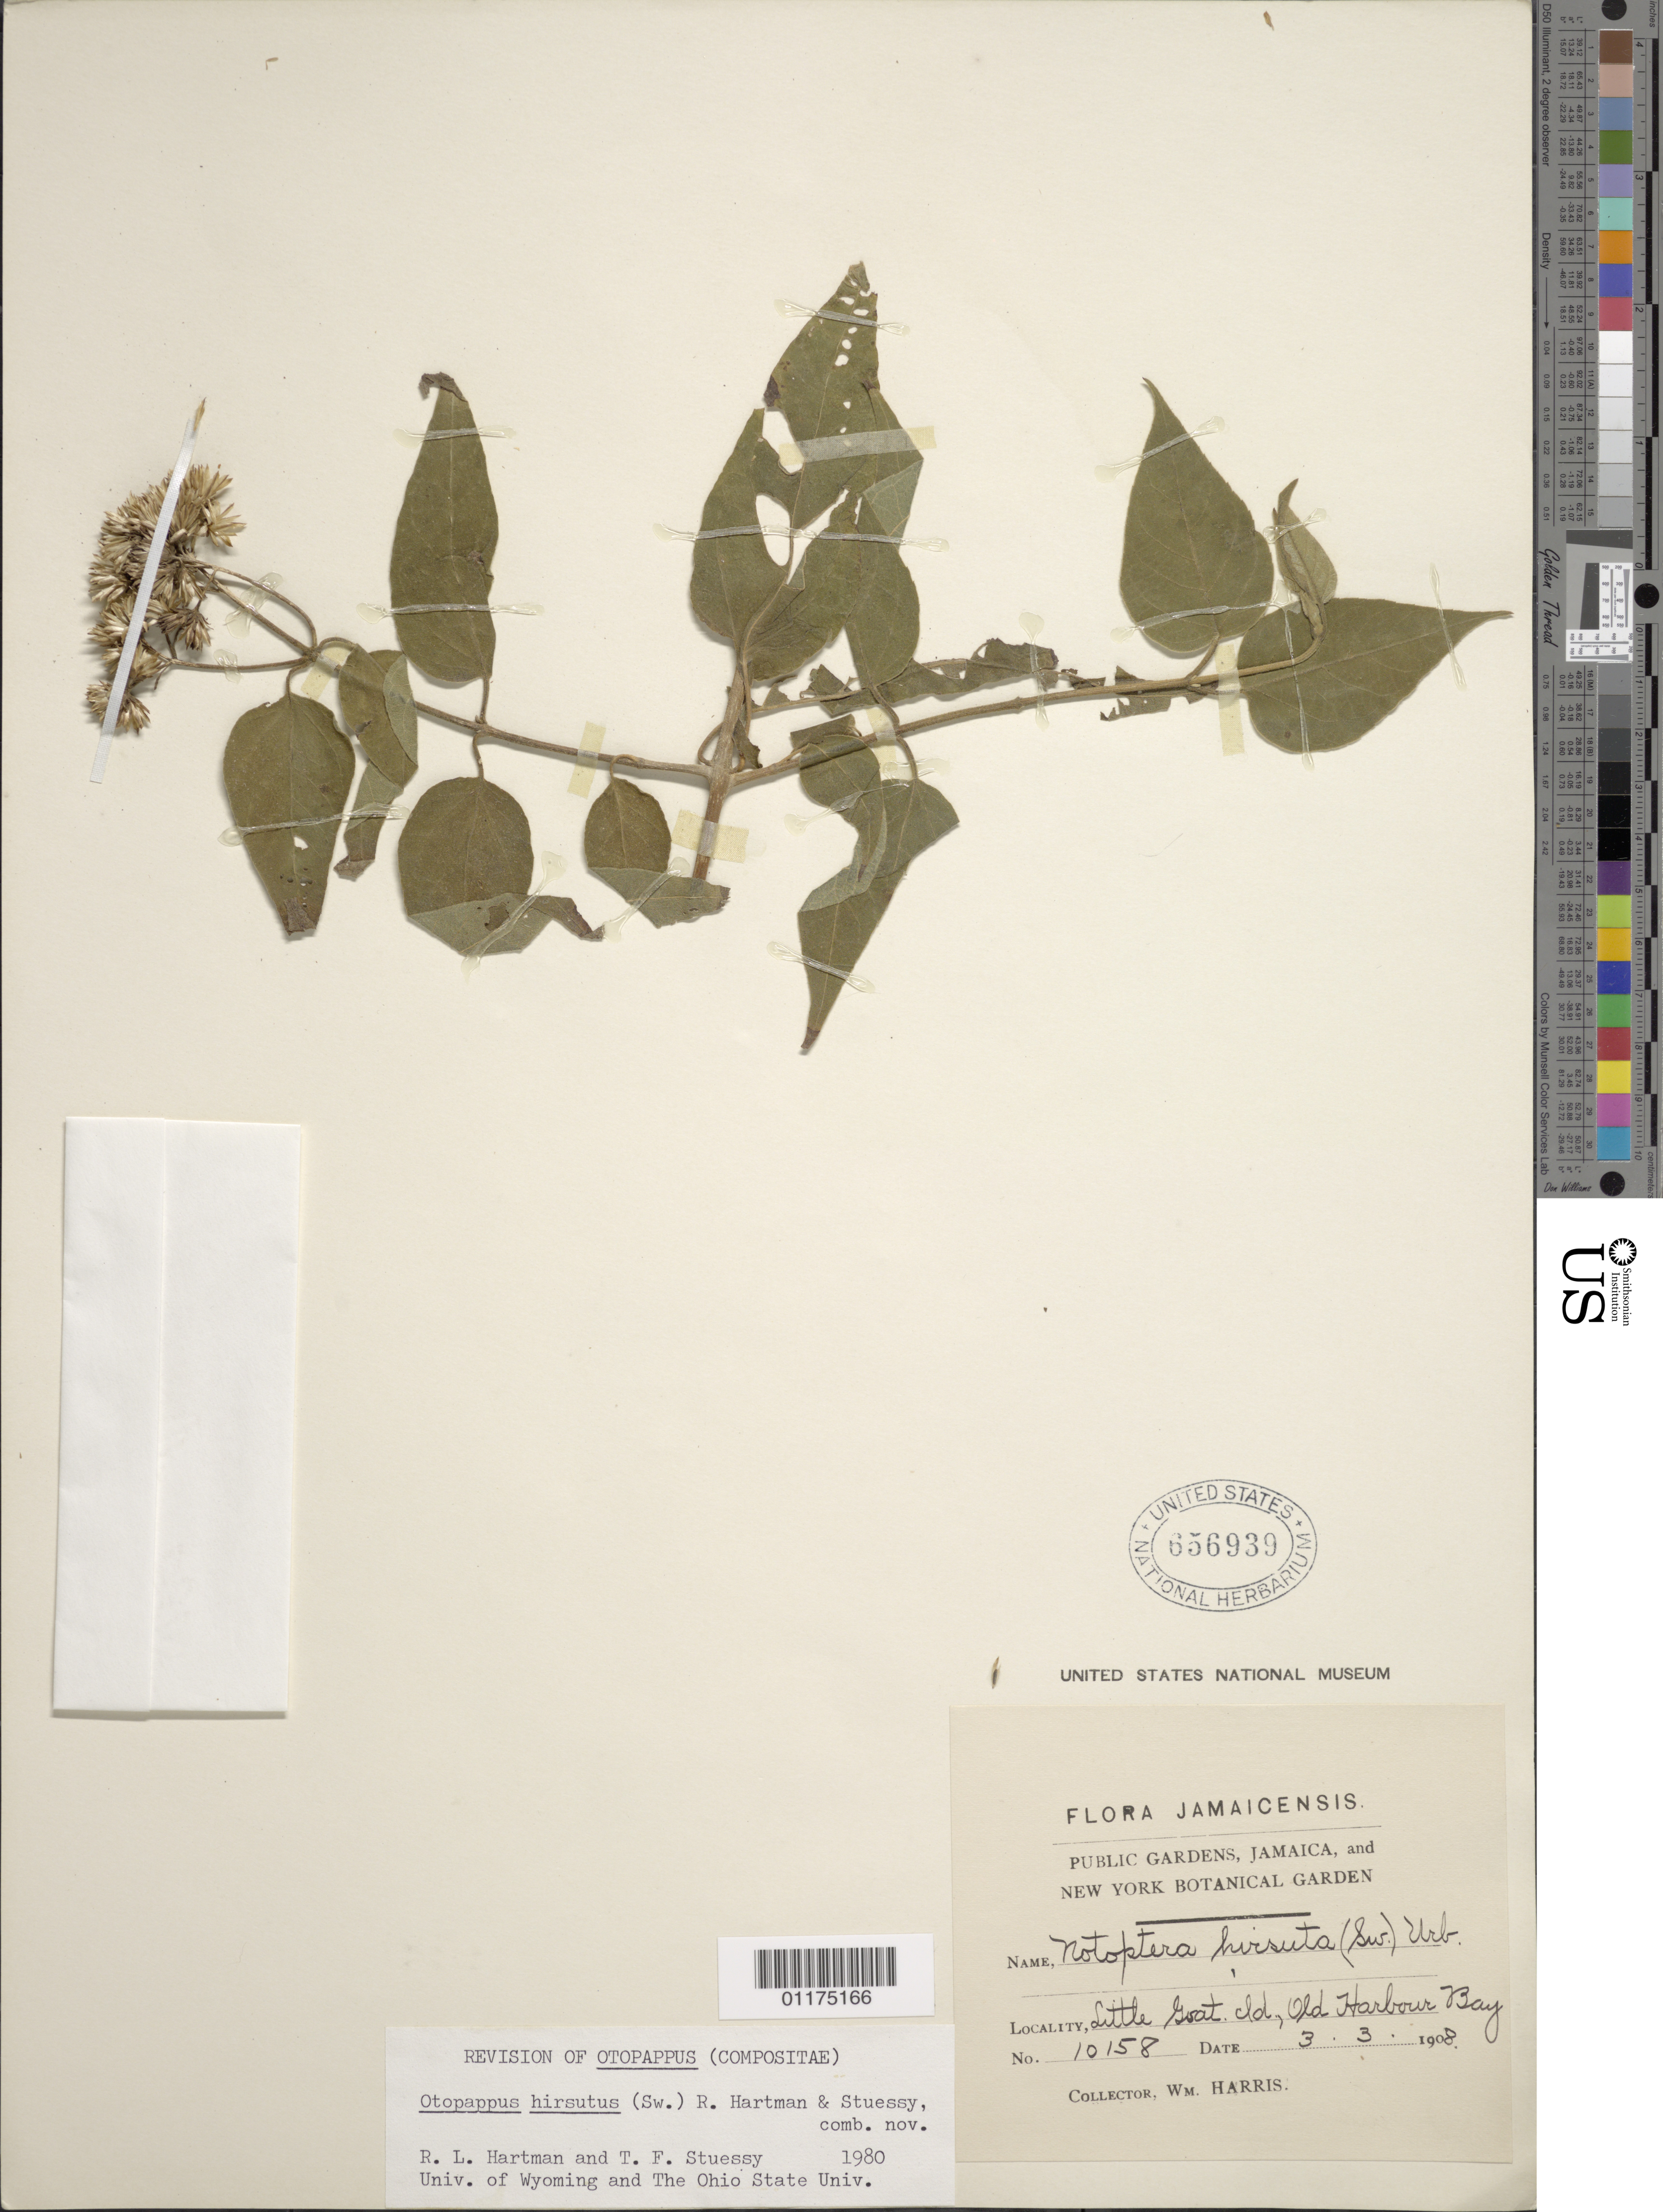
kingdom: Plantae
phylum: Tracheophyta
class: Magnoliopsida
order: Asterales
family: Asteraceae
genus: Otopappus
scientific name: Otopappus hirsutus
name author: (Sw.) R.L. Hartm. & Stuessy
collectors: W. Harris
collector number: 10158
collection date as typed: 03 Mar 1908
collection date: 1908-03-03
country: Jamaica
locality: Little Goat. Id., Old Harbour Bay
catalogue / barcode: US 656939